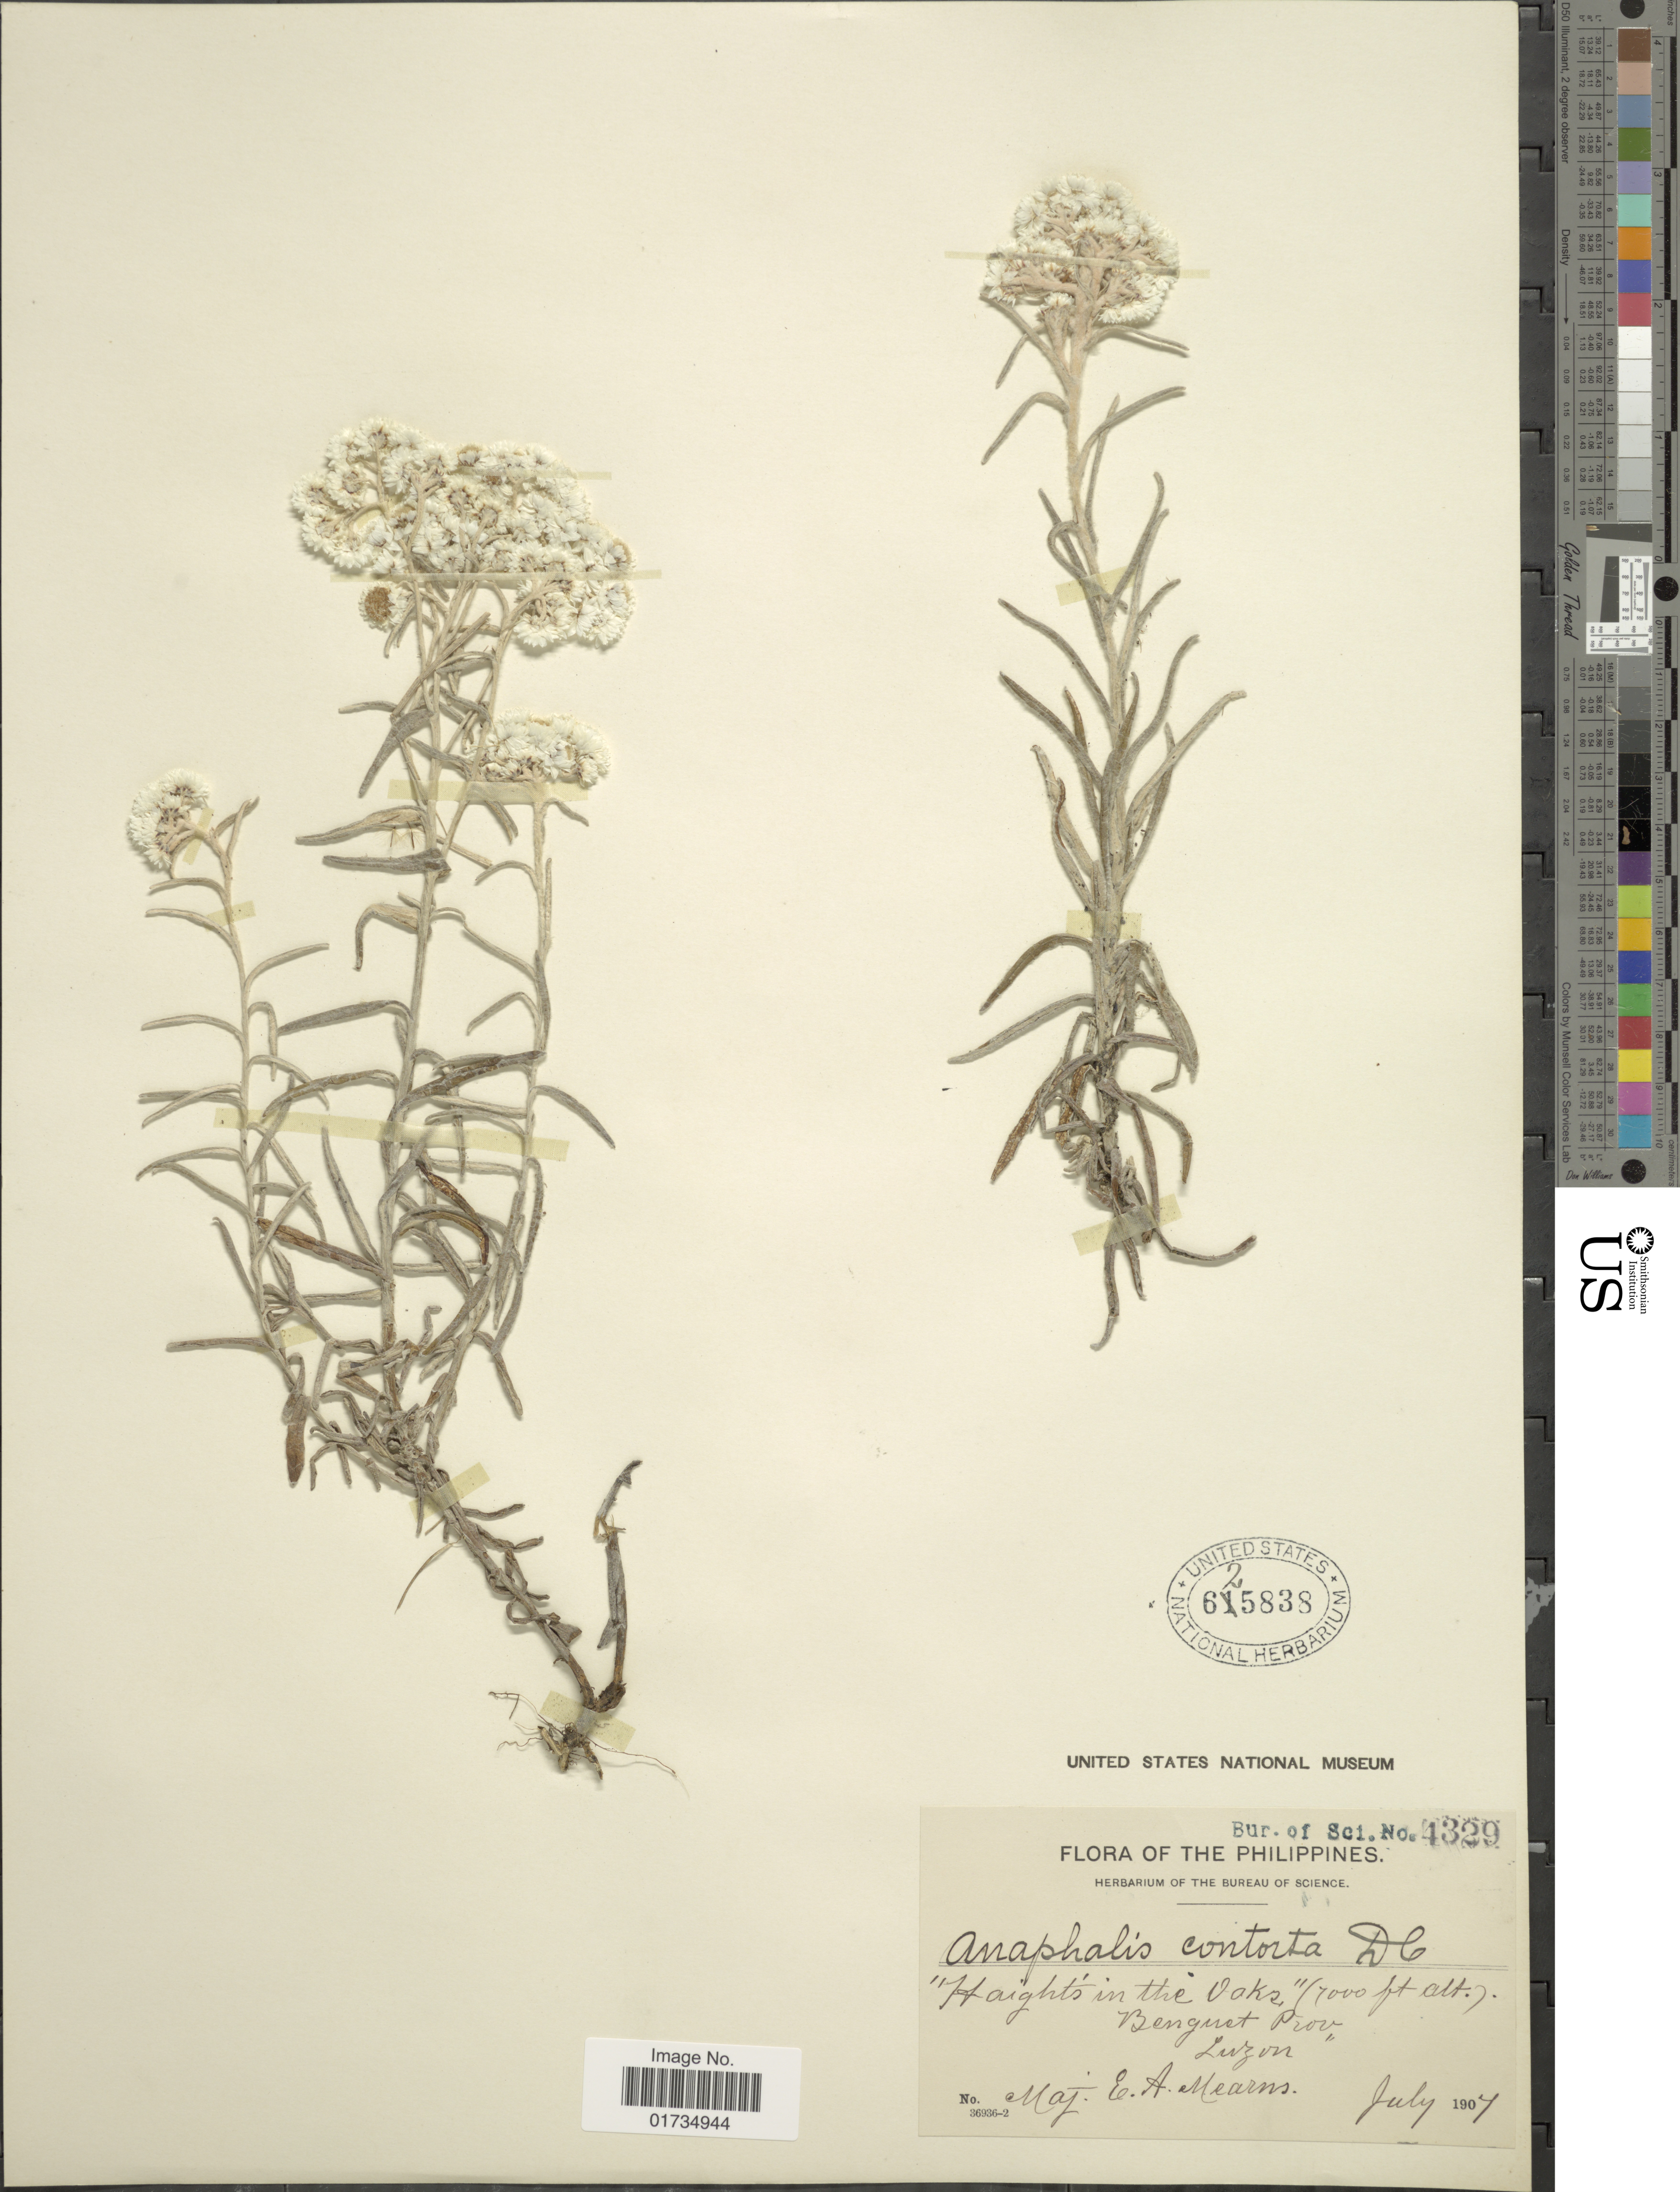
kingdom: Plantae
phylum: Tracheophyta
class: Magnoliopsida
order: Asterales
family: Asteraceae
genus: Anaphalis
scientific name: Anaphalis contorta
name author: (D. Don) Hook. f.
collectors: E. A. Mearns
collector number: Bur. of Sci. 4329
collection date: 1907-07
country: Philippines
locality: The Philippines. "Haight's in the Oaks", Benguet Prov, Luzon.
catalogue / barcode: US 625838